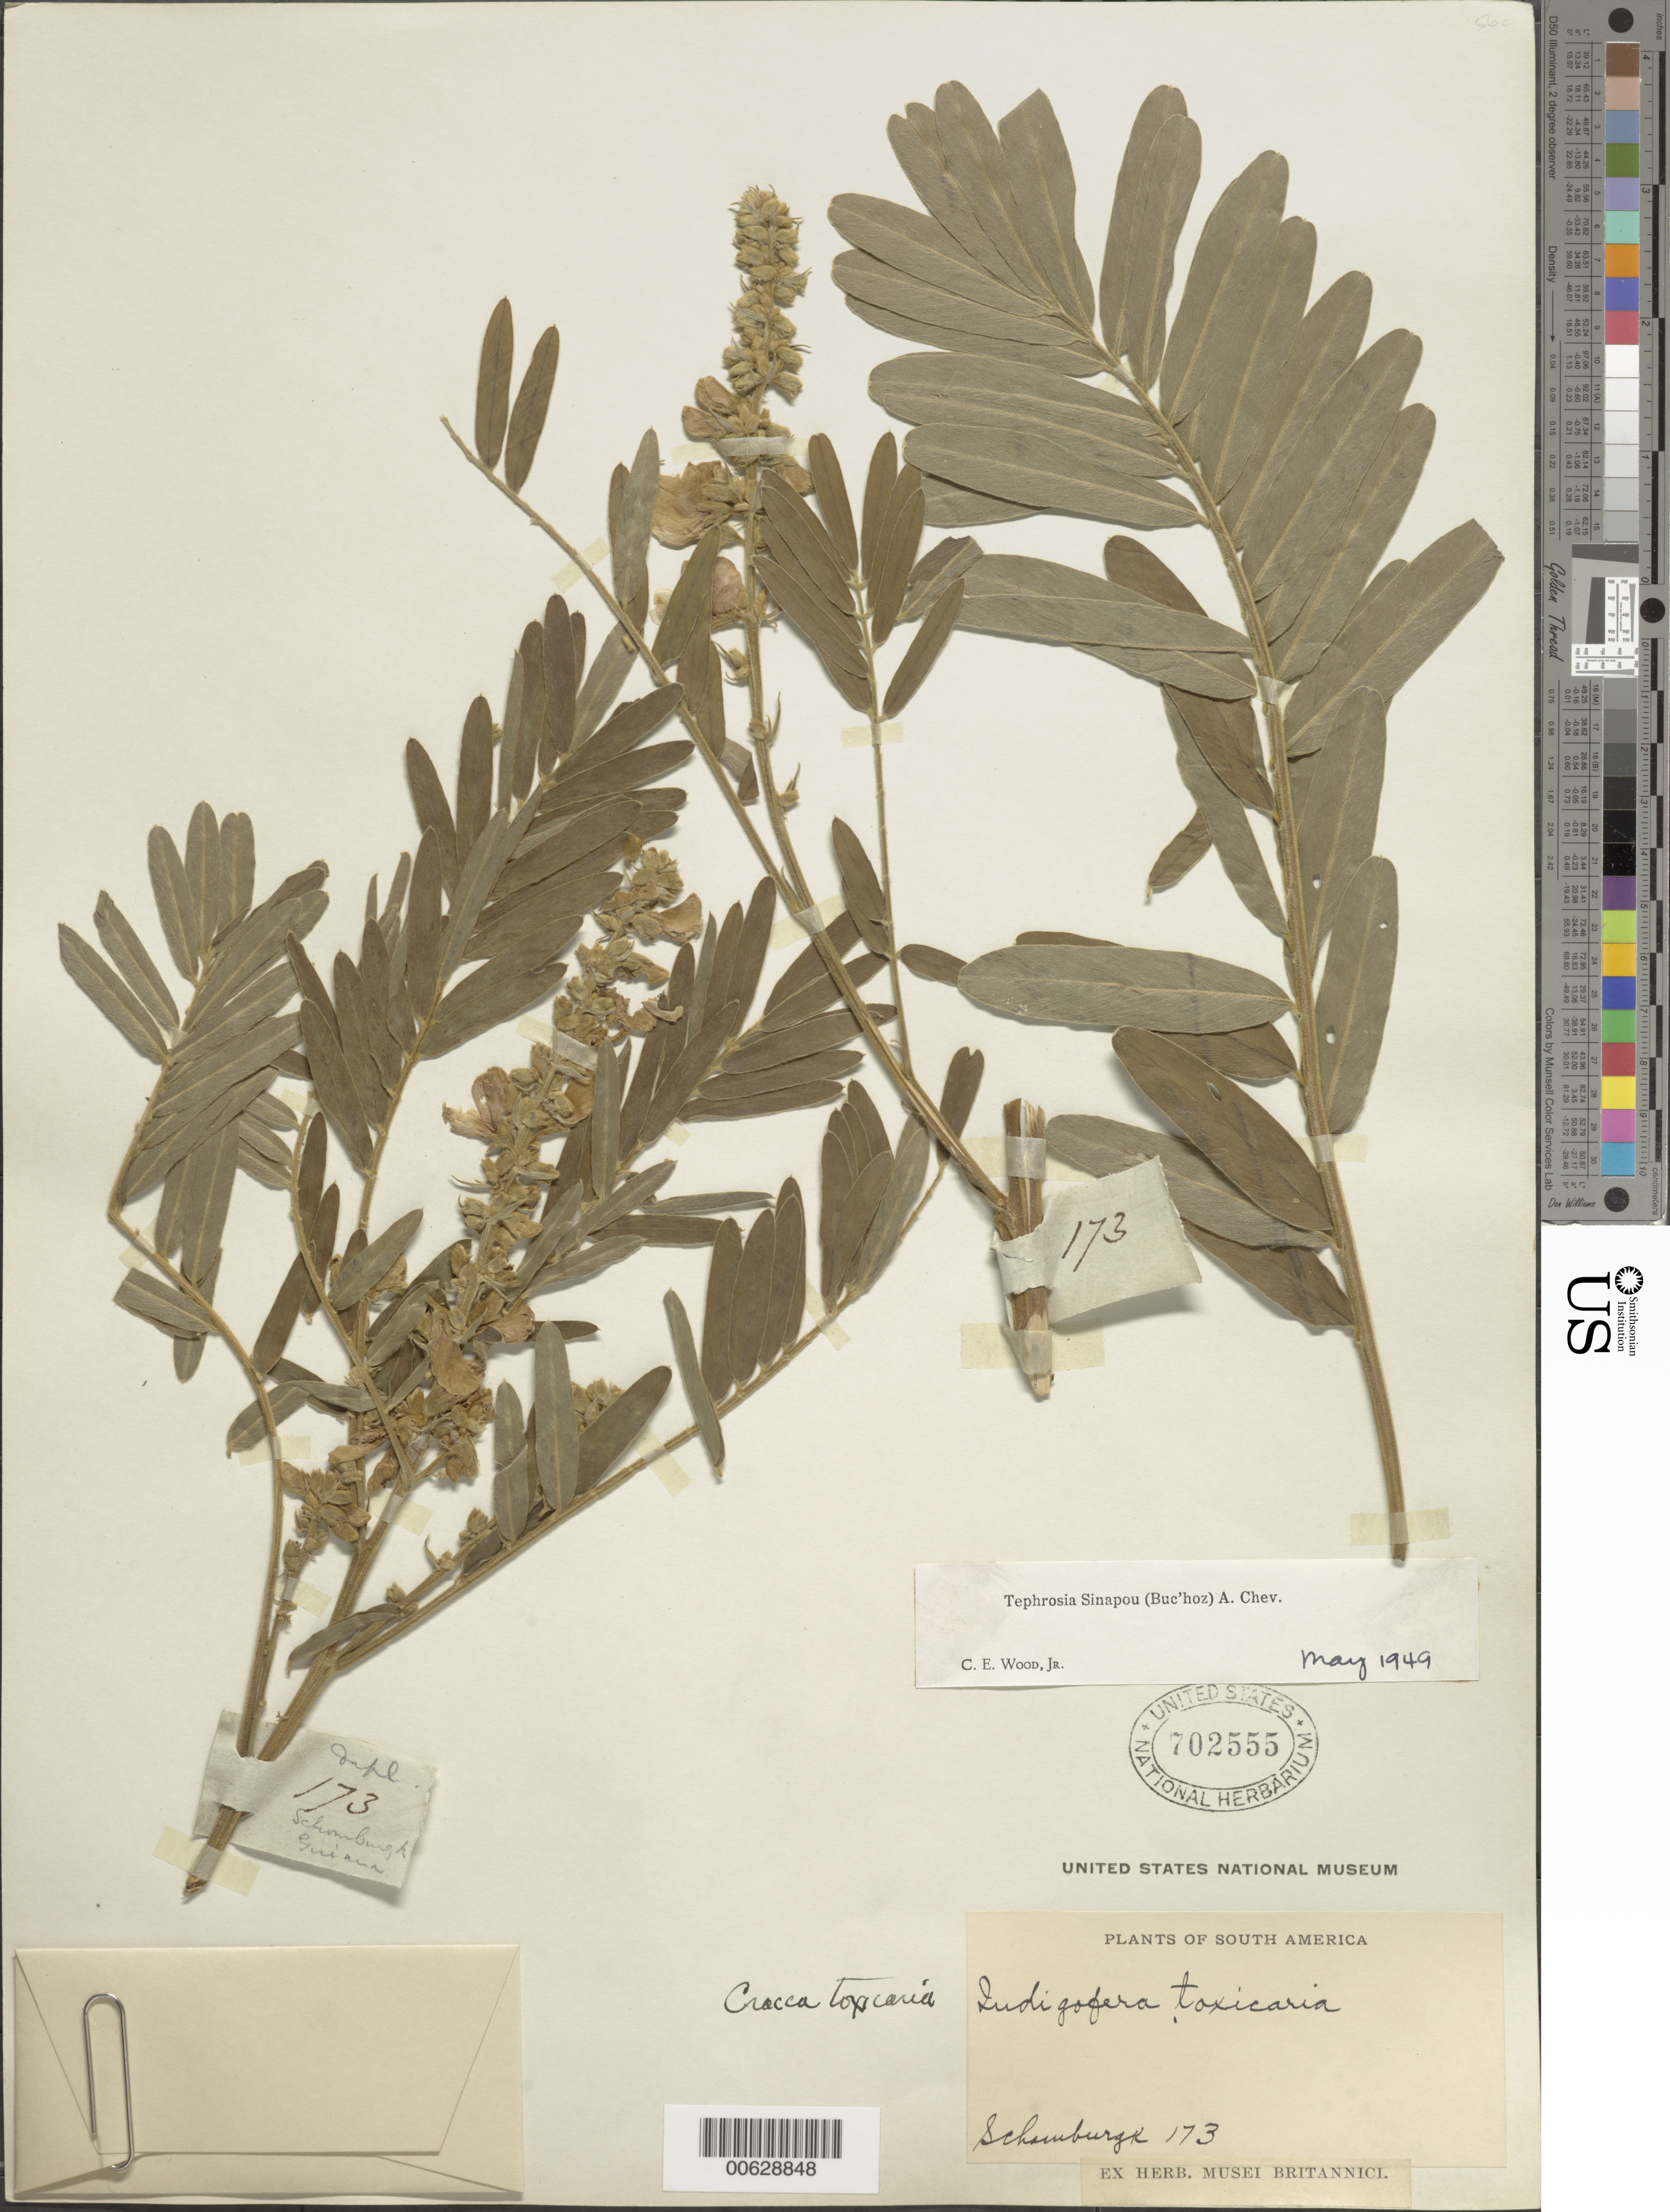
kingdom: Plantae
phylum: Tracheophyta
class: Magnoliopsida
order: Fabales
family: Fabaceae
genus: Tephrosia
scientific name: Tephrosia sinapou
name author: (Buc'hoz) A. Chev.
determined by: Wood, C. E., Jr.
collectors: R. H. Schomburgk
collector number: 173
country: Guyana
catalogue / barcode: US 702555